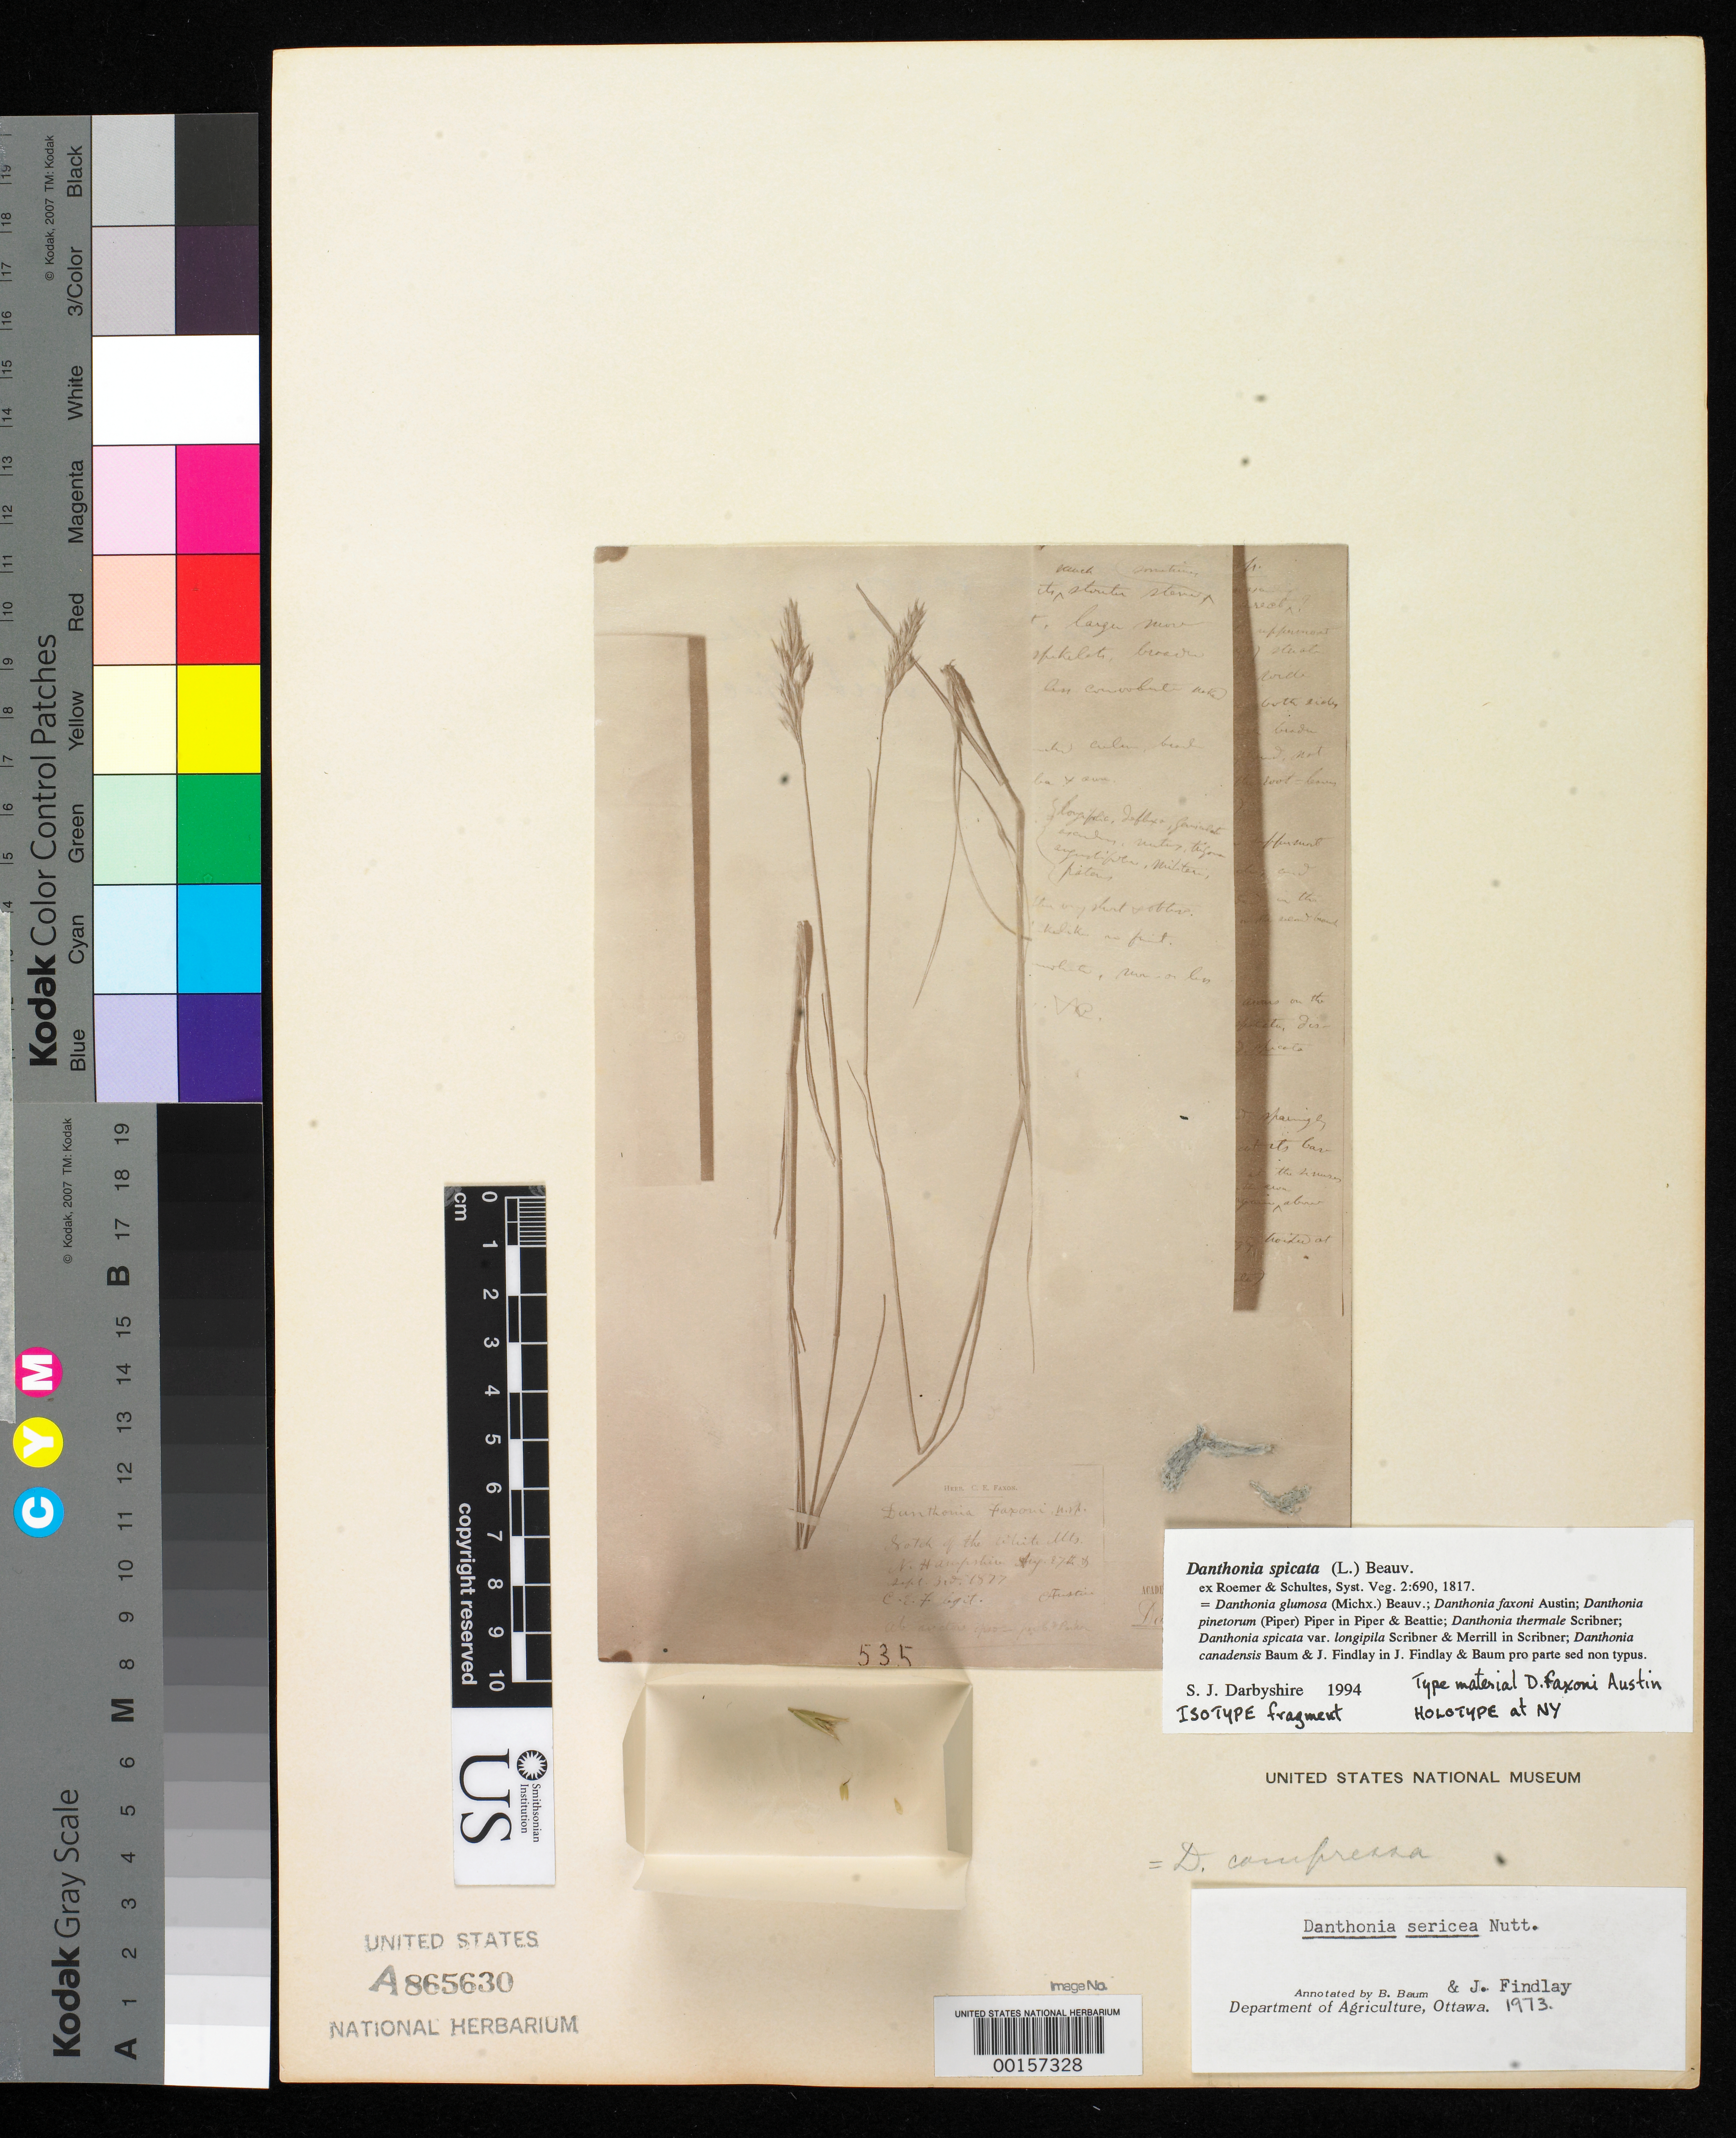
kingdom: Plantae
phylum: Tracheophyta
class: Liliopsida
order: Poales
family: Poaceae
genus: Danthonia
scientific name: Danthonia faxoni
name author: Austin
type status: Type Fragment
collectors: C. Faxon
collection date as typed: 03 --- 1877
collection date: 1877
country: United States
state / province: New Hampshire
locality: Notch of White Mountains.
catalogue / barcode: US 865630A